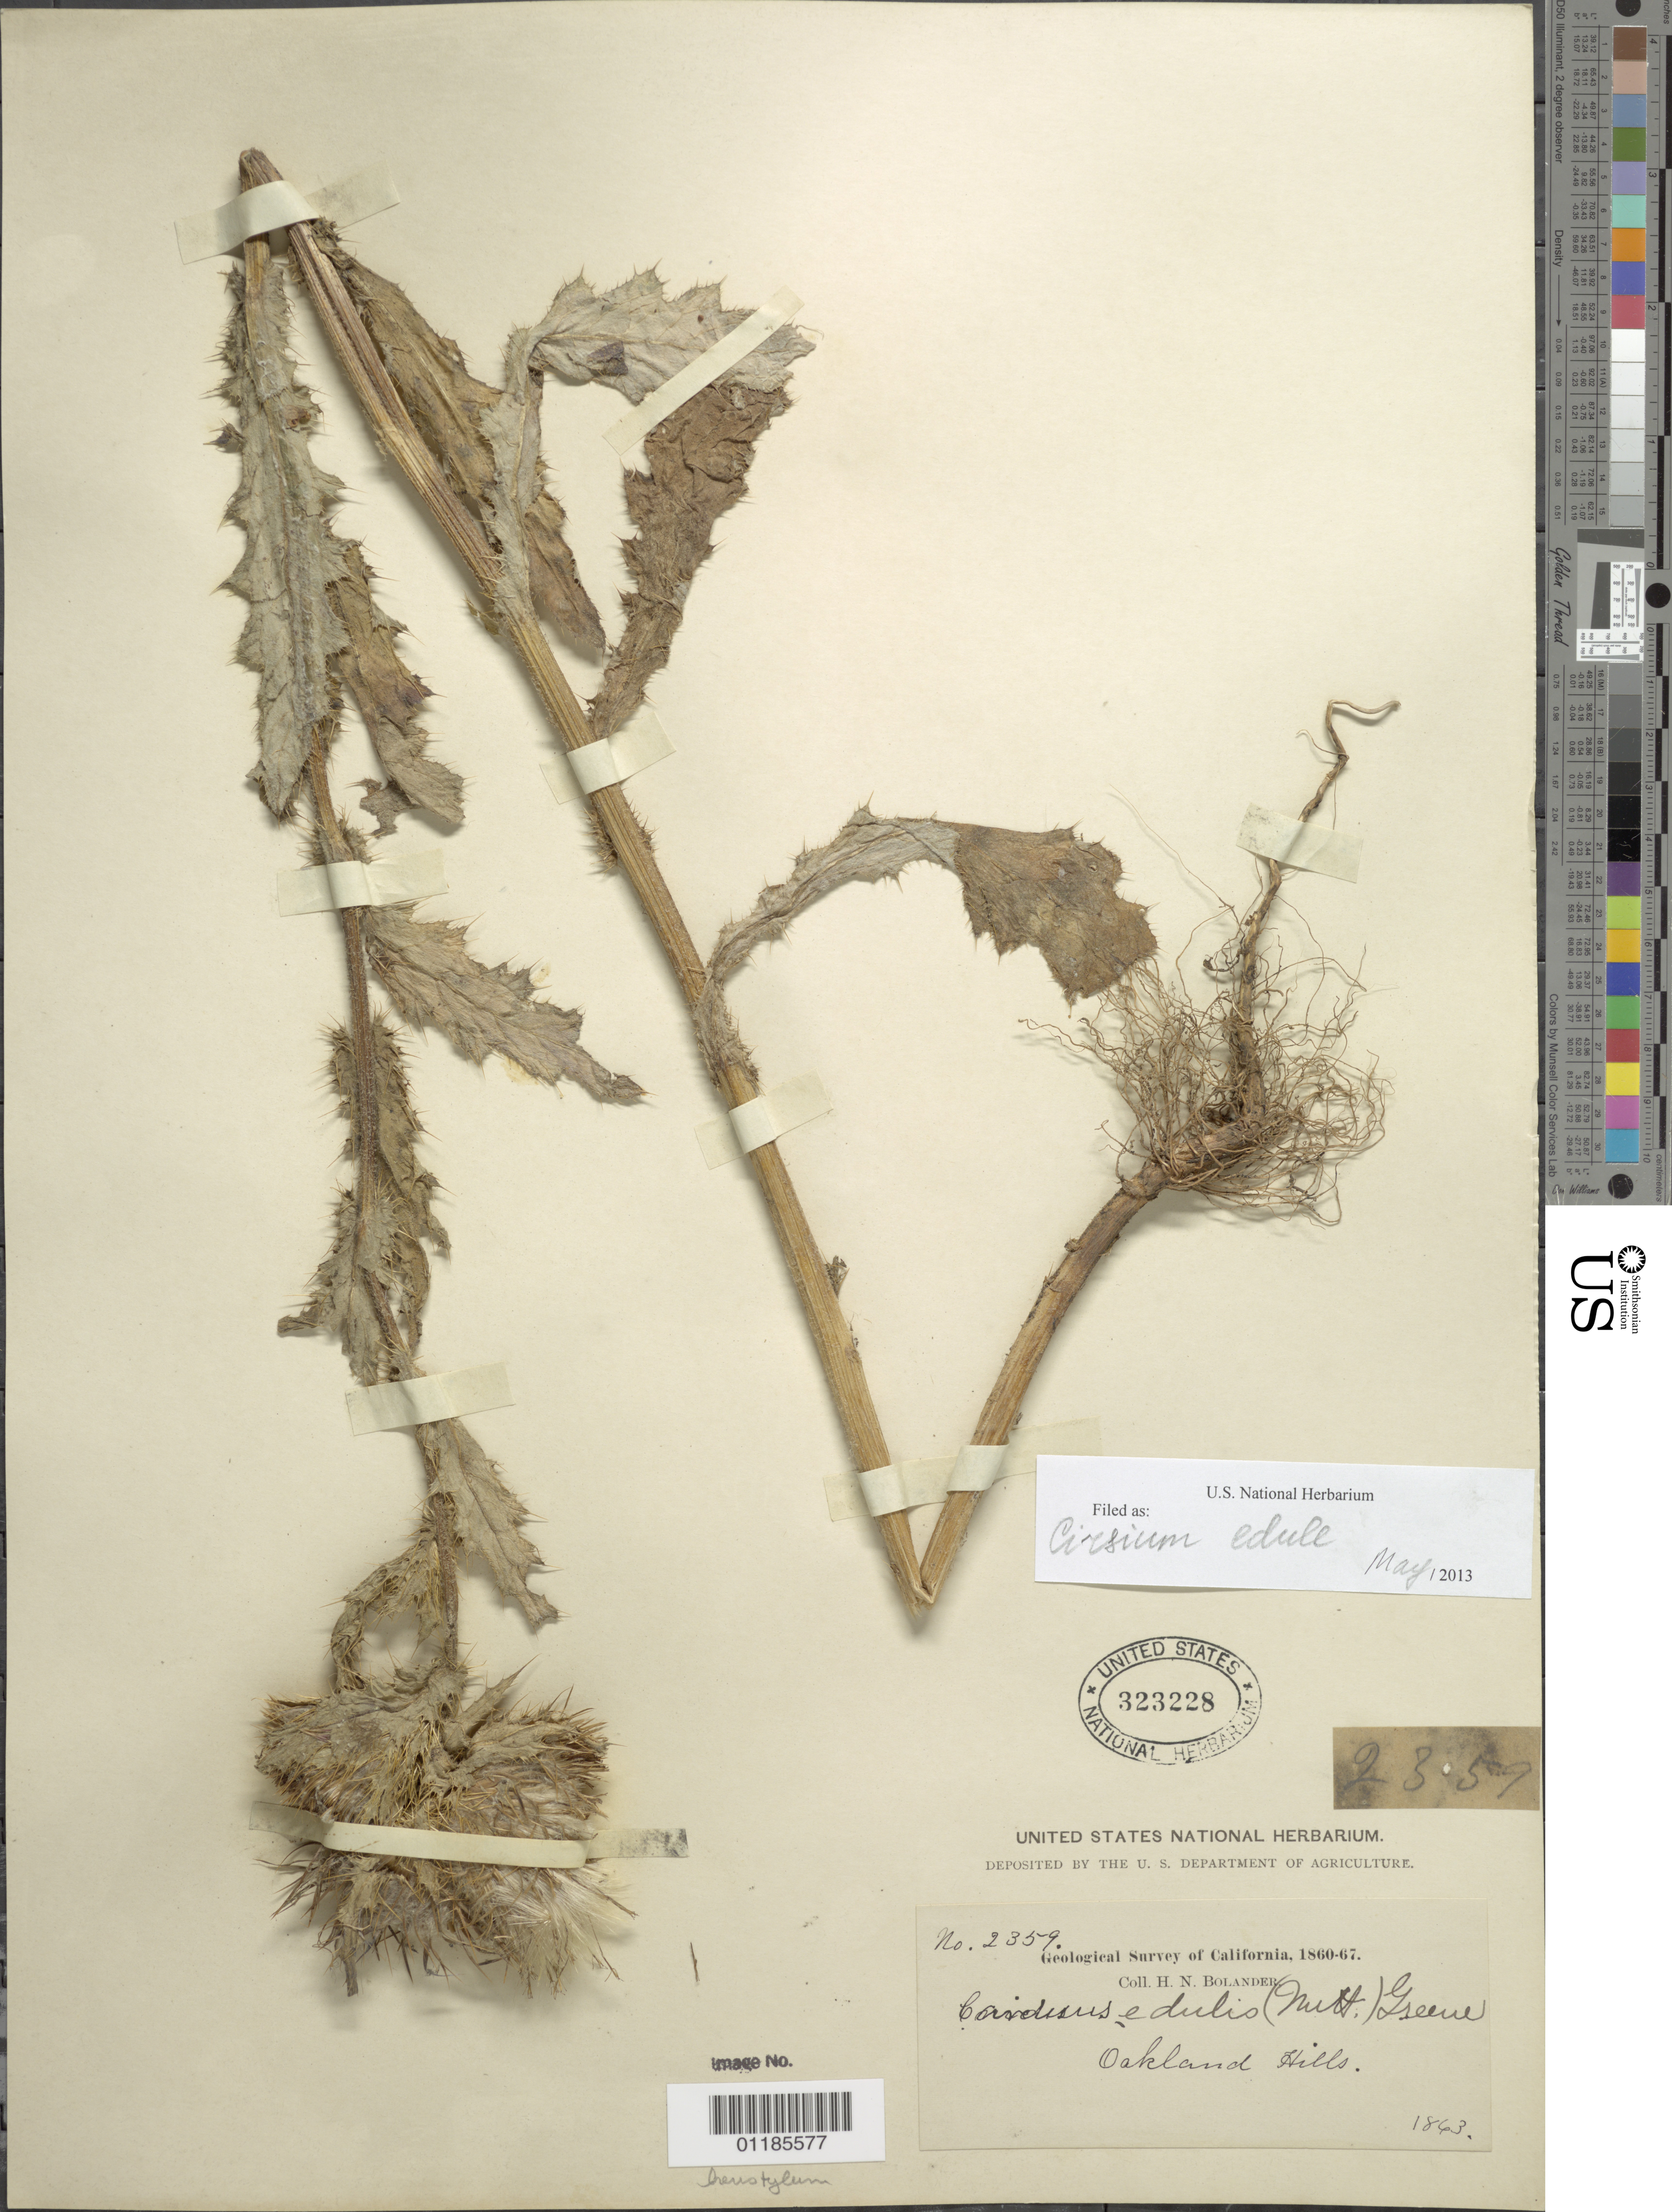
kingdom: Plantae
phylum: Tracheophyta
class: Magnoliopsida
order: Asterales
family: Asteraceae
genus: Cirsium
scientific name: Cirsium edule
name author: Nutt.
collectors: W. H. Brewer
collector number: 2359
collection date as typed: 1863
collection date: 1863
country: United States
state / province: California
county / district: Alameda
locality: Oakland Hills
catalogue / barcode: US 323228